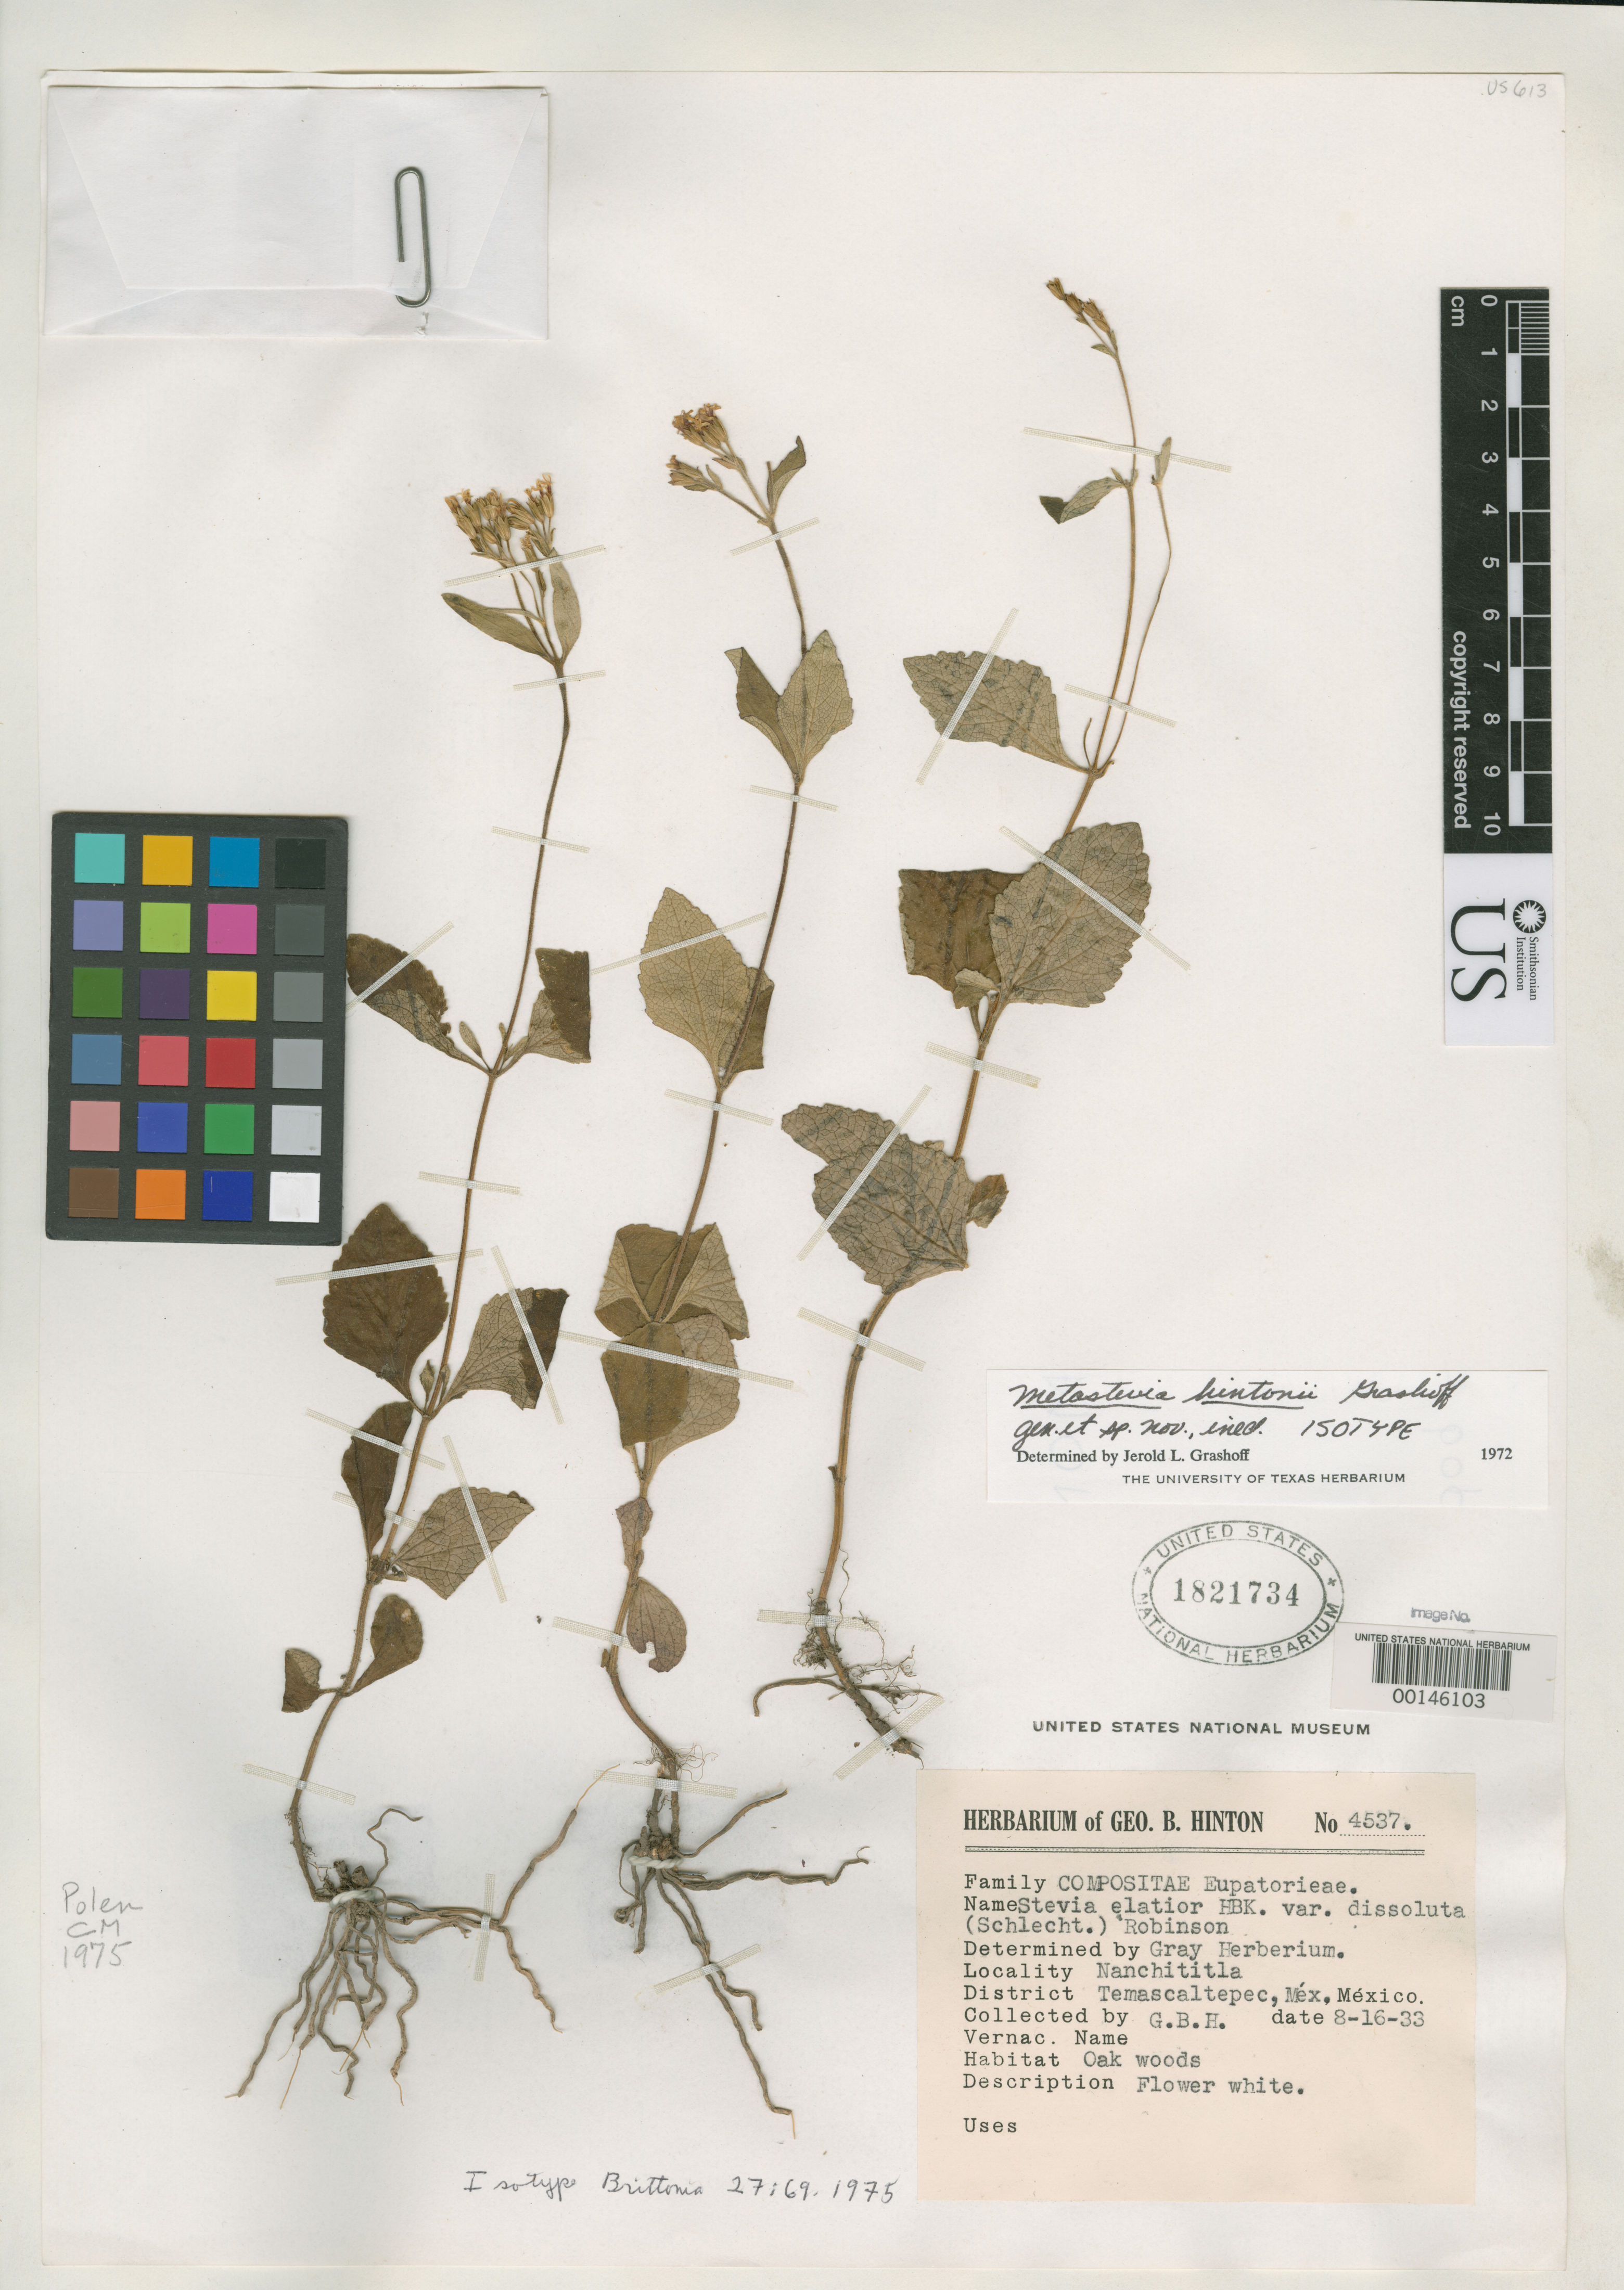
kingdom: Plantae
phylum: Tracheophyta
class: Magnoliopsida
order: Asterales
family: Asteraceae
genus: Metastevia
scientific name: Metastevia hintonii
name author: Grashoff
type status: Isotype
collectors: G. B. Hinton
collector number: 4537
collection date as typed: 16 Aug 1933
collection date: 1933-08-16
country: Mexico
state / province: México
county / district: Temascaltepec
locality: Temascaltepec, Nanchititla.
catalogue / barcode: US 1821734